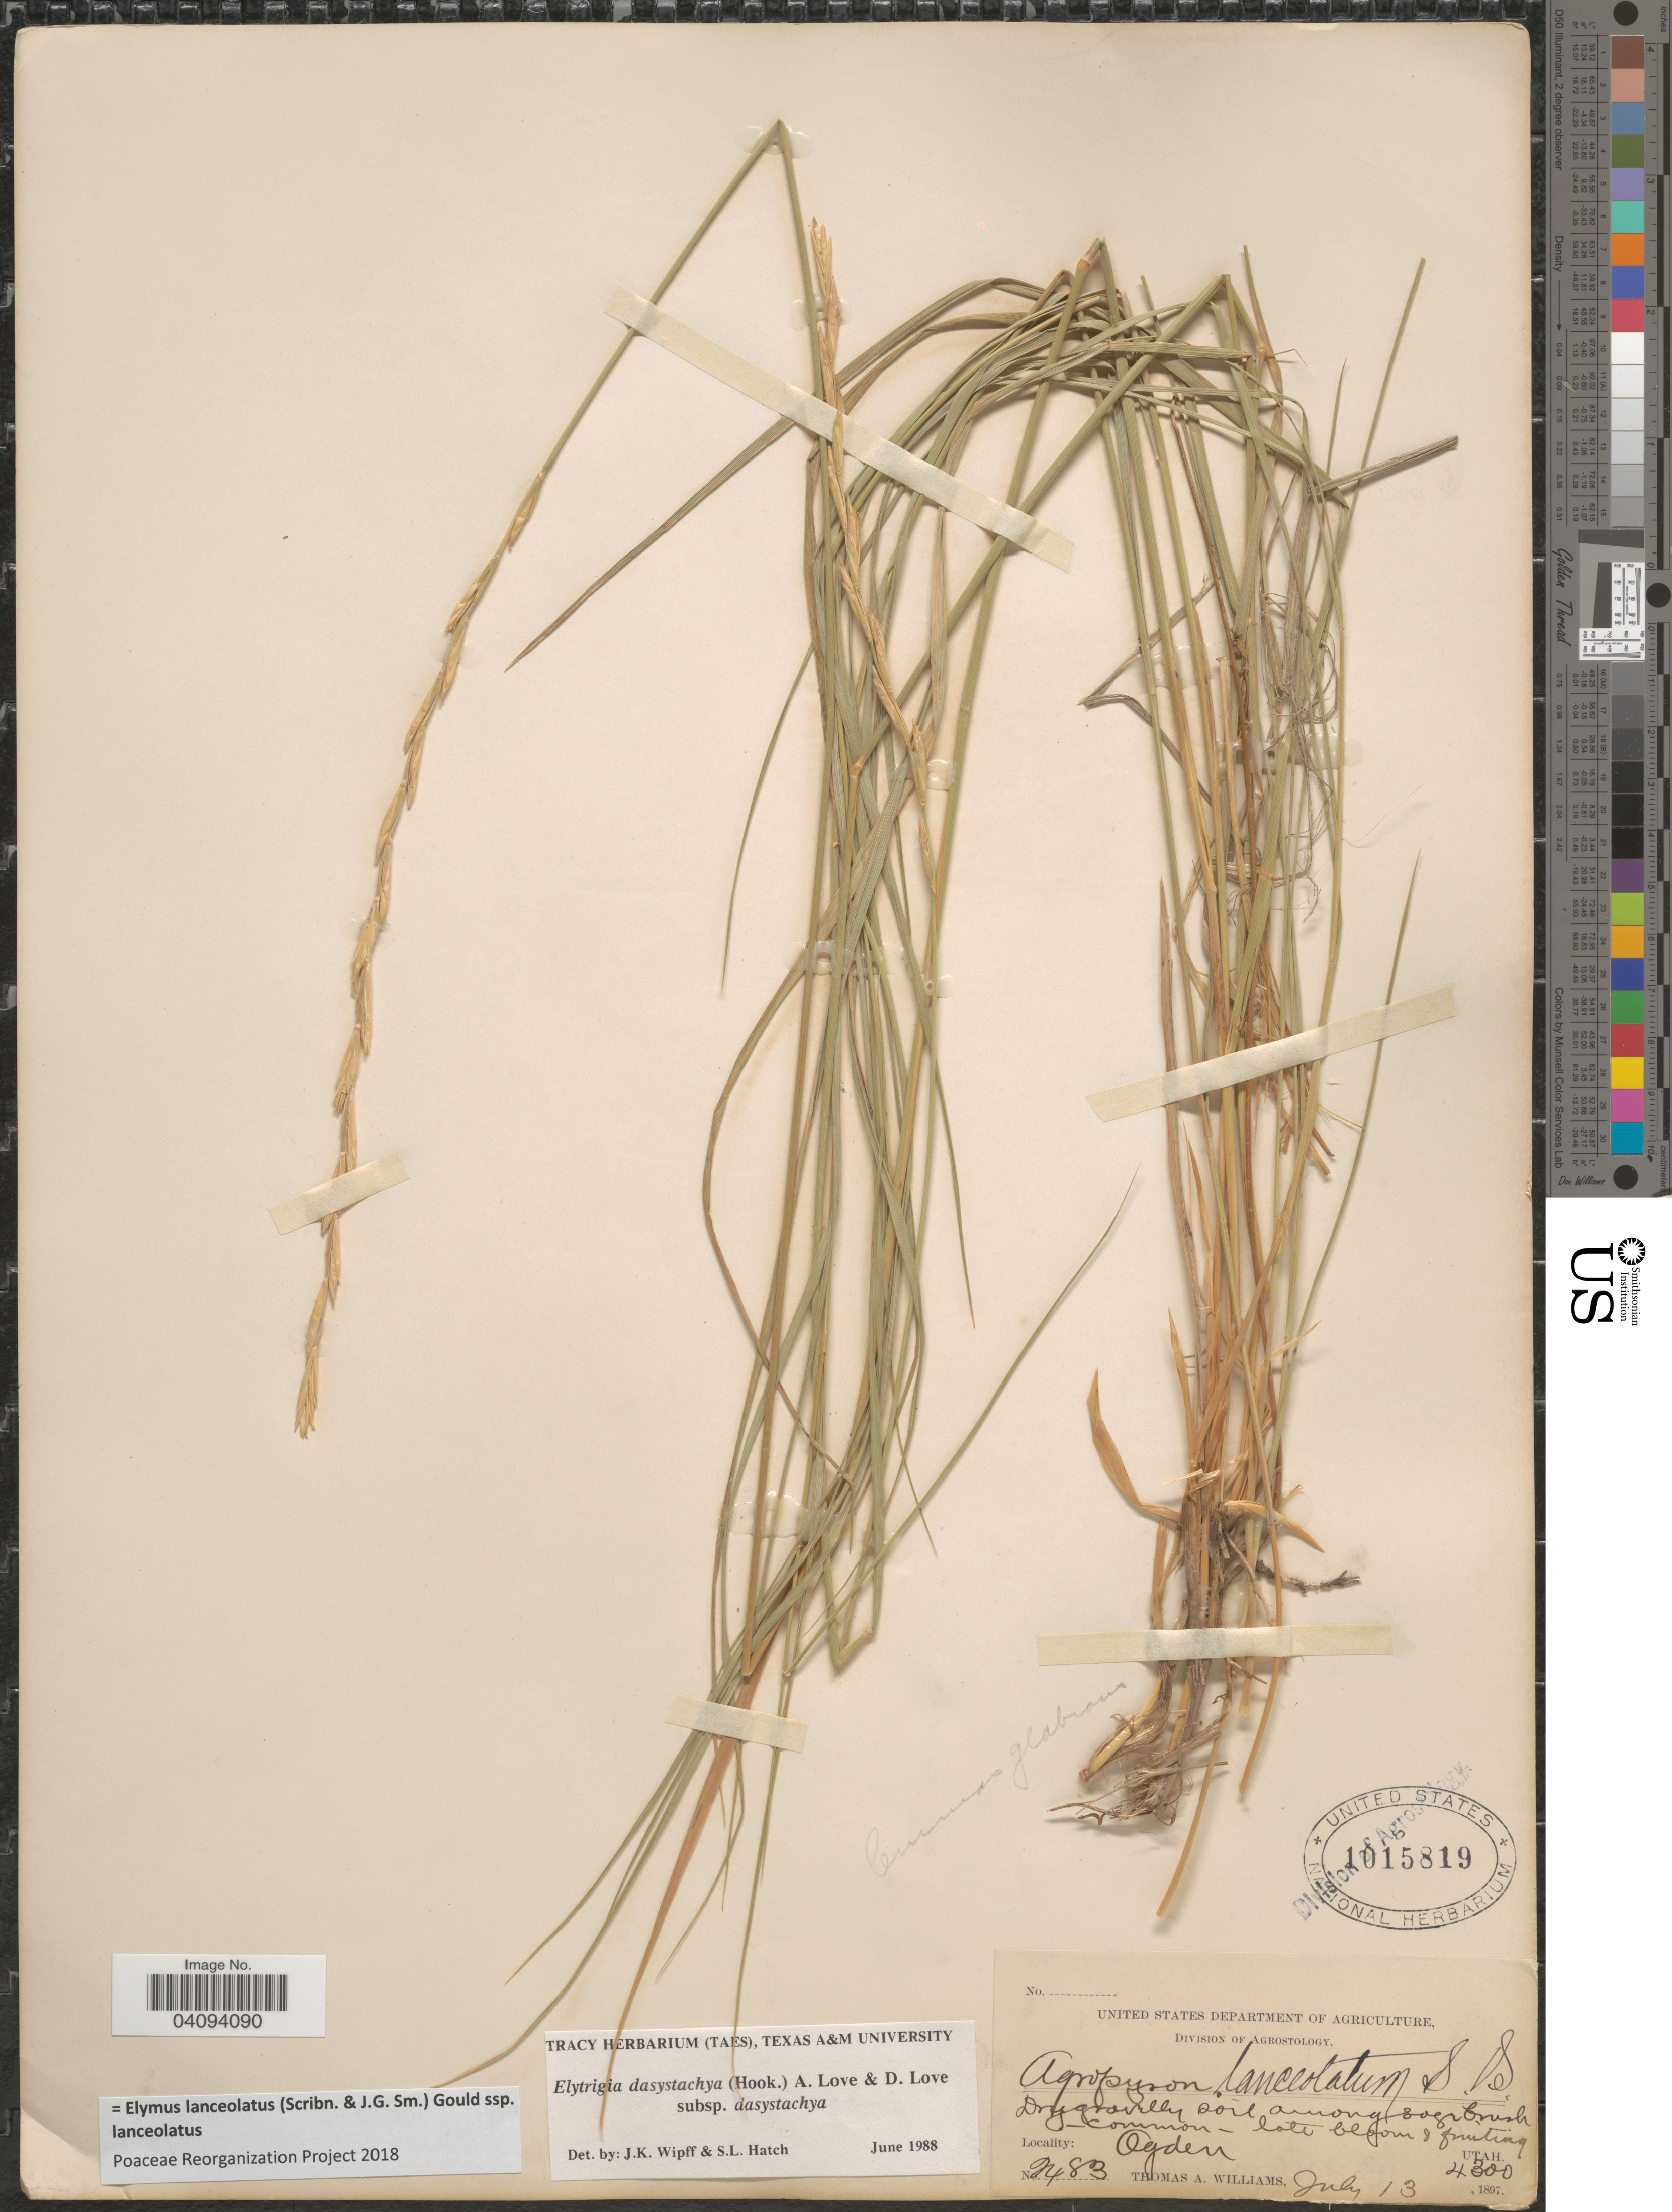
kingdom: Plantae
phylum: Tracheophyta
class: Liliopsida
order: Poales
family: Poaceae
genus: Elymus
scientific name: Elymus lanceolatus subsp. lanceolatus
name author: (Scribn. & J.G. Sm.) Gould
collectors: T. A. Williams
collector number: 2483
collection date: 1897-07-13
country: United States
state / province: Utah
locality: Ogden.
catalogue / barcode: US 1015819